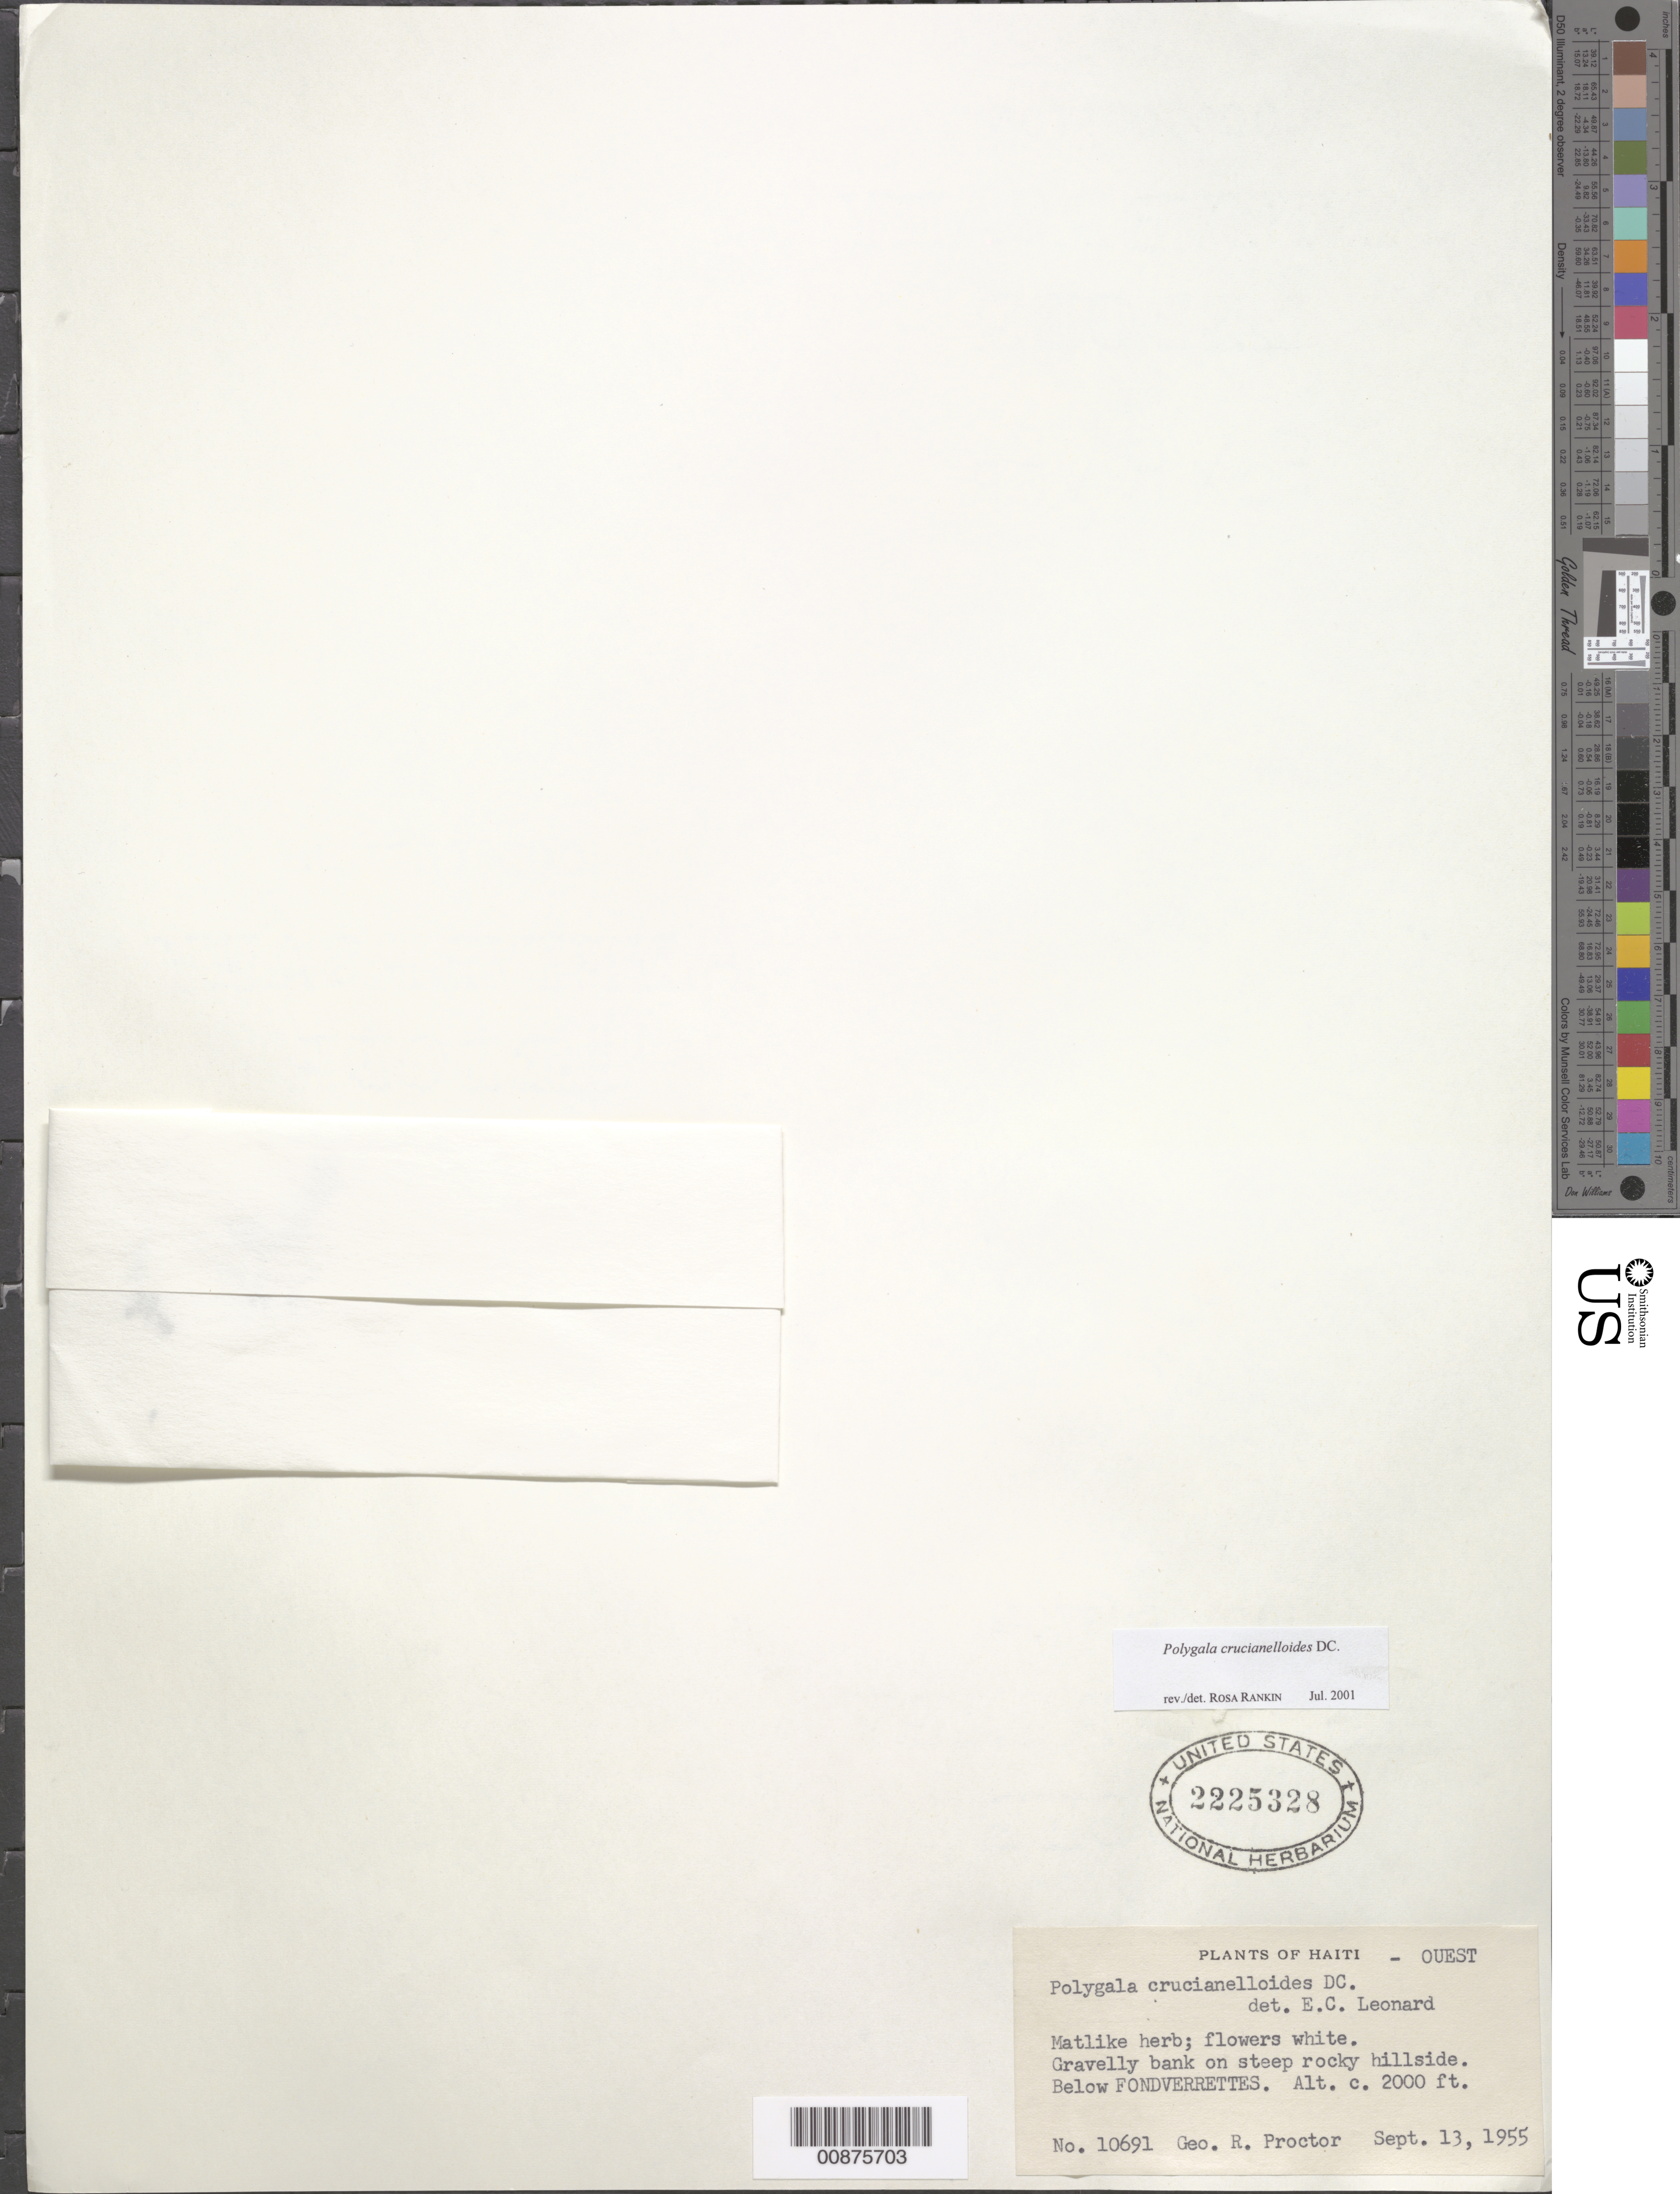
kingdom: Plantae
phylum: Tracheophyta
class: Magnoliopsida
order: Fabales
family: Polygalaceae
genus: Polygala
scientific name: Polygala crucianelloides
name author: DC.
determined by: Rankin Rodriguez, Rosa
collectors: G. R. Proctor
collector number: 10691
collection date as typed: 13 Sep 1955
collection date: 1955-09-13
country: Haiti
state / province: Ouest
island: Hispaniola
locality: Below Fond Verrettes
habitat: Gravelly bank on steep rocky hillside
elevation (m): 610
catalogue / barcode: US 2225328